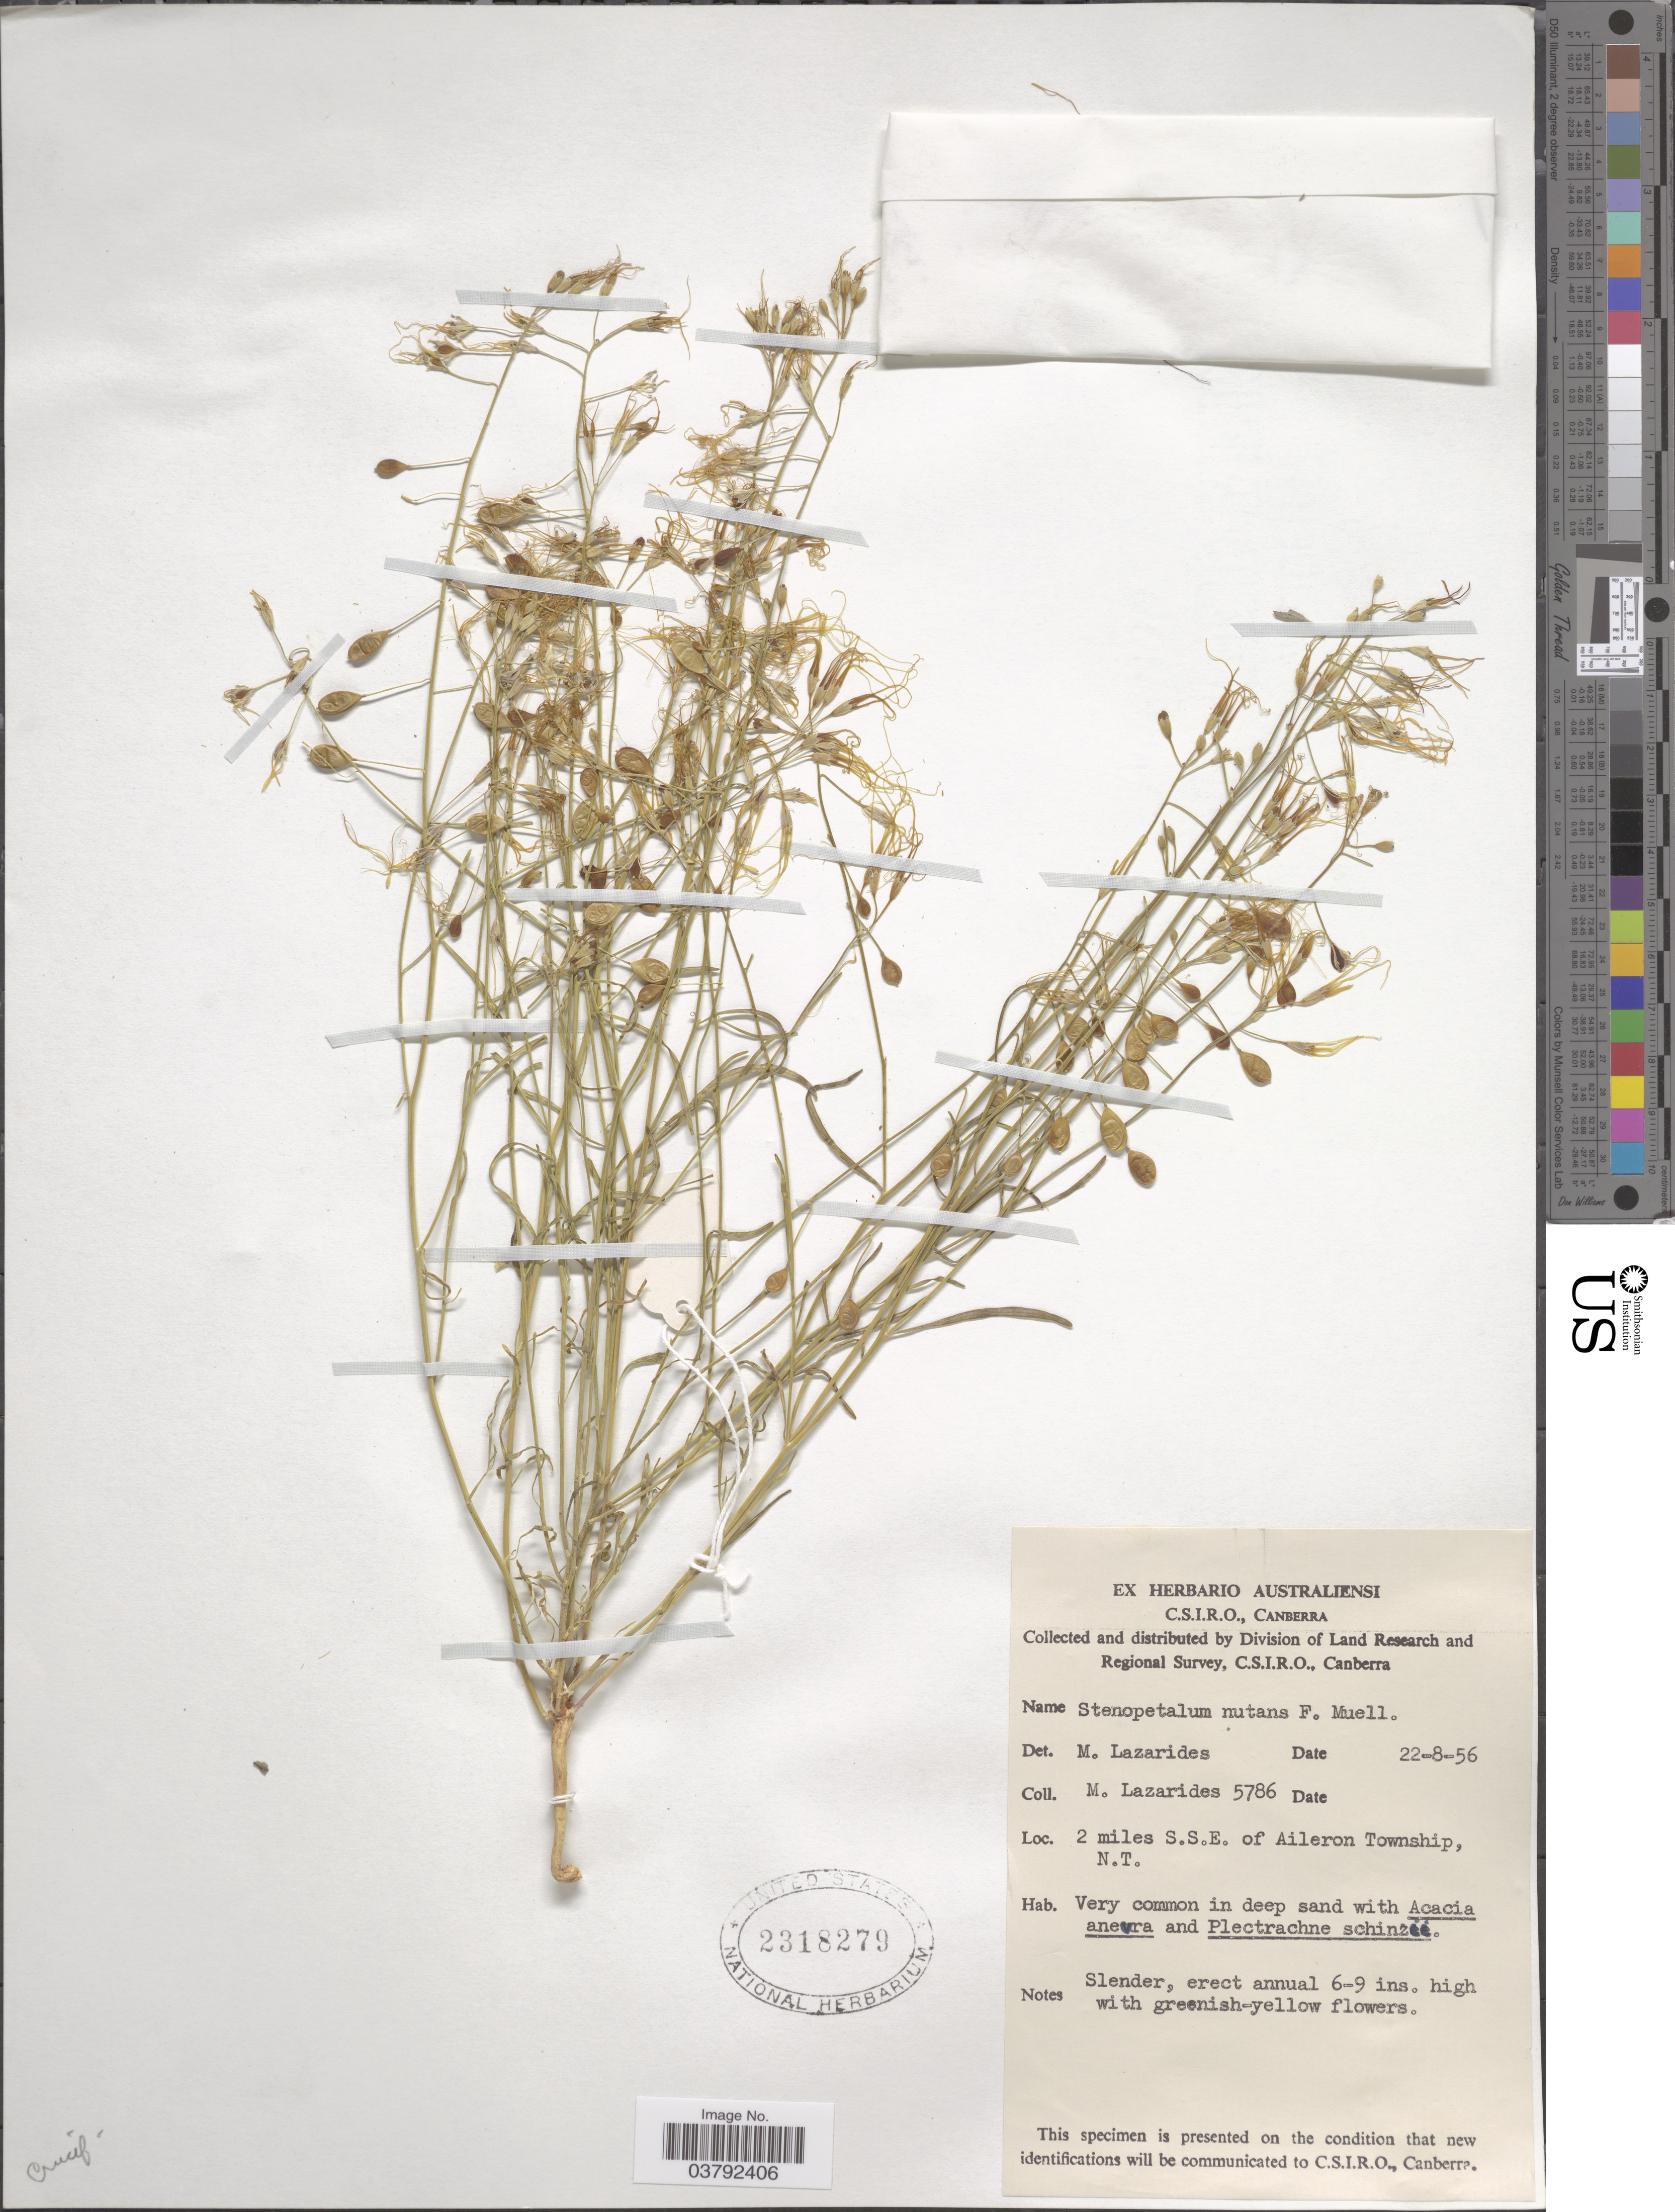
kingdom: Plantae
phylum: Tracheophyta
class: Magnoliopsida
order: Brassicales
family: Brassicaceae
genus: Stenopetalum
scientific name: Stenopetalum nutans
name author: F. Muell.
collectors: M. Lazarides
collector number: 5786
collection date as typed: Transcribed d/m/y: 22/8/56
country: Australia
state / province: Northern Territory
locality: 2 miles S.S.E. of Aileron Township.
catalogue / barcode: US 2318279